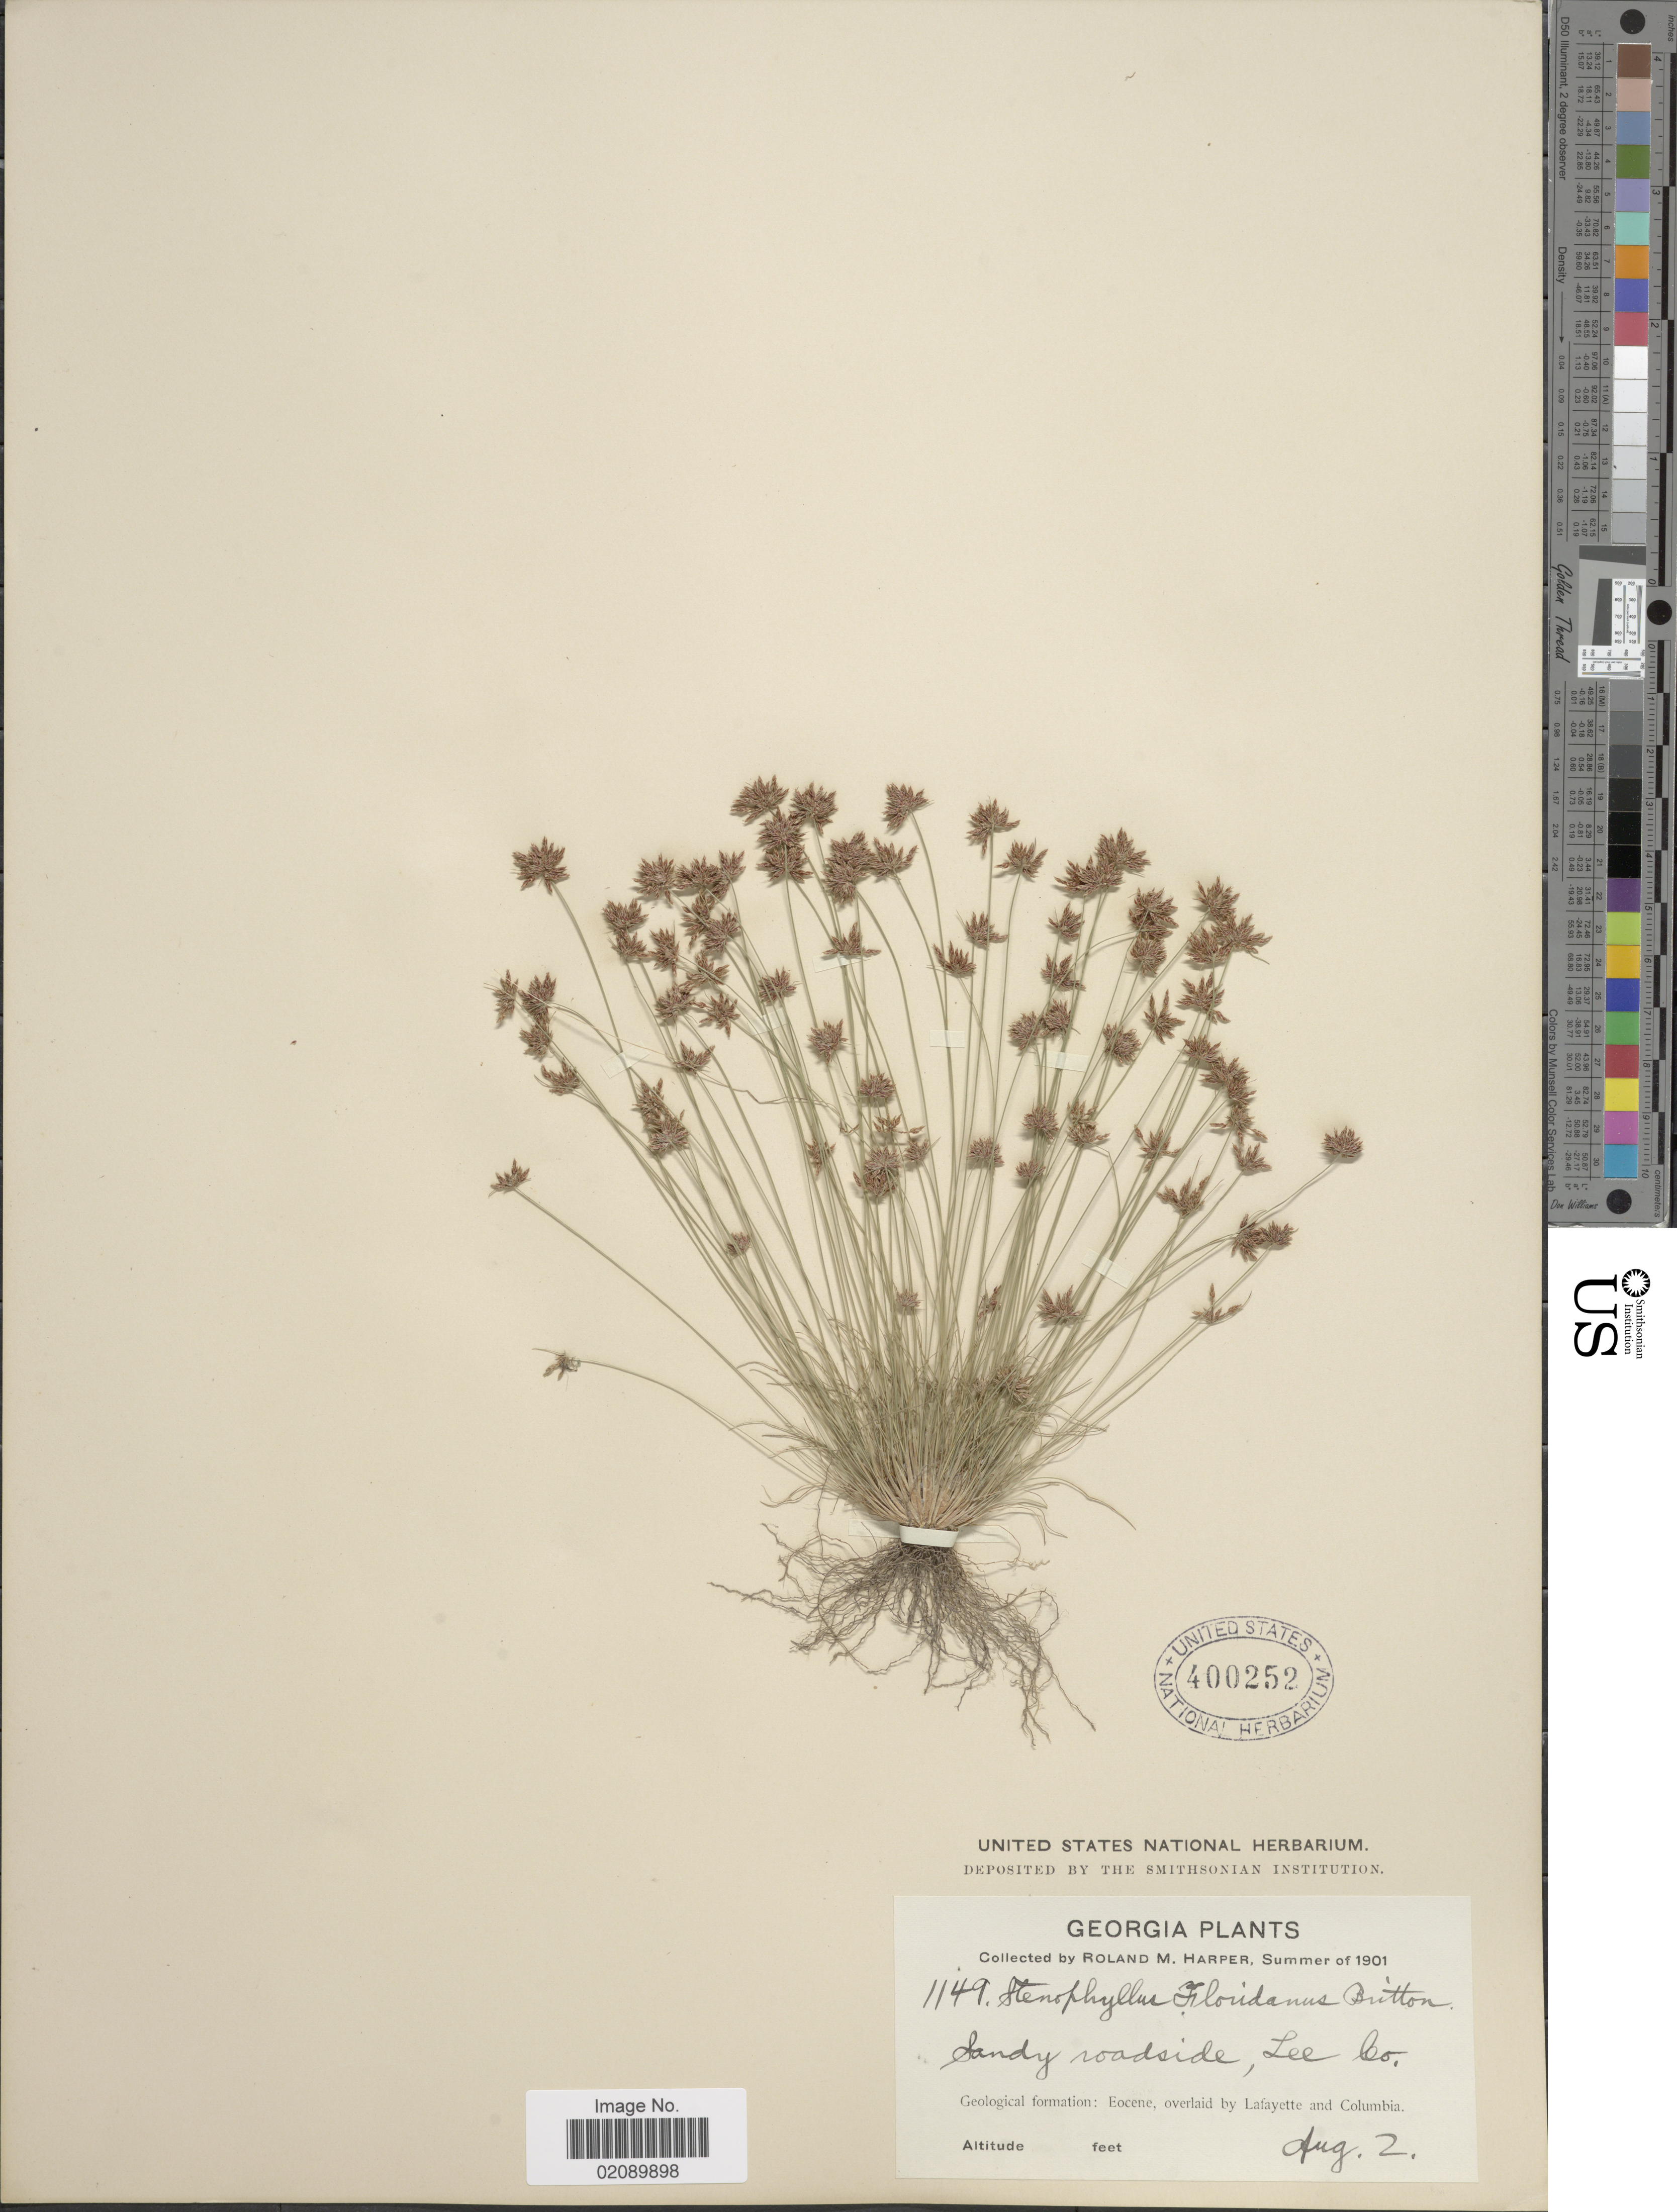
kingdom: Plantae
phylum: Tracheophyta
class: Liliopsida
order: Poales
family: Cyperaceae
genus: Bulbostylis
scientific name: Bulbostylis barbata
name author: (Rottb.) C.B. Clarke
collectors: R. M. Harper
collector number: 1149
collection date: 1901-08-02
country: United States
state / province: Georgia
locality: Sandy roadside, Lee Co. Geological formation: Eocene, overlaid by Lafayette and Columbia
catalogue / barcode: US 400252